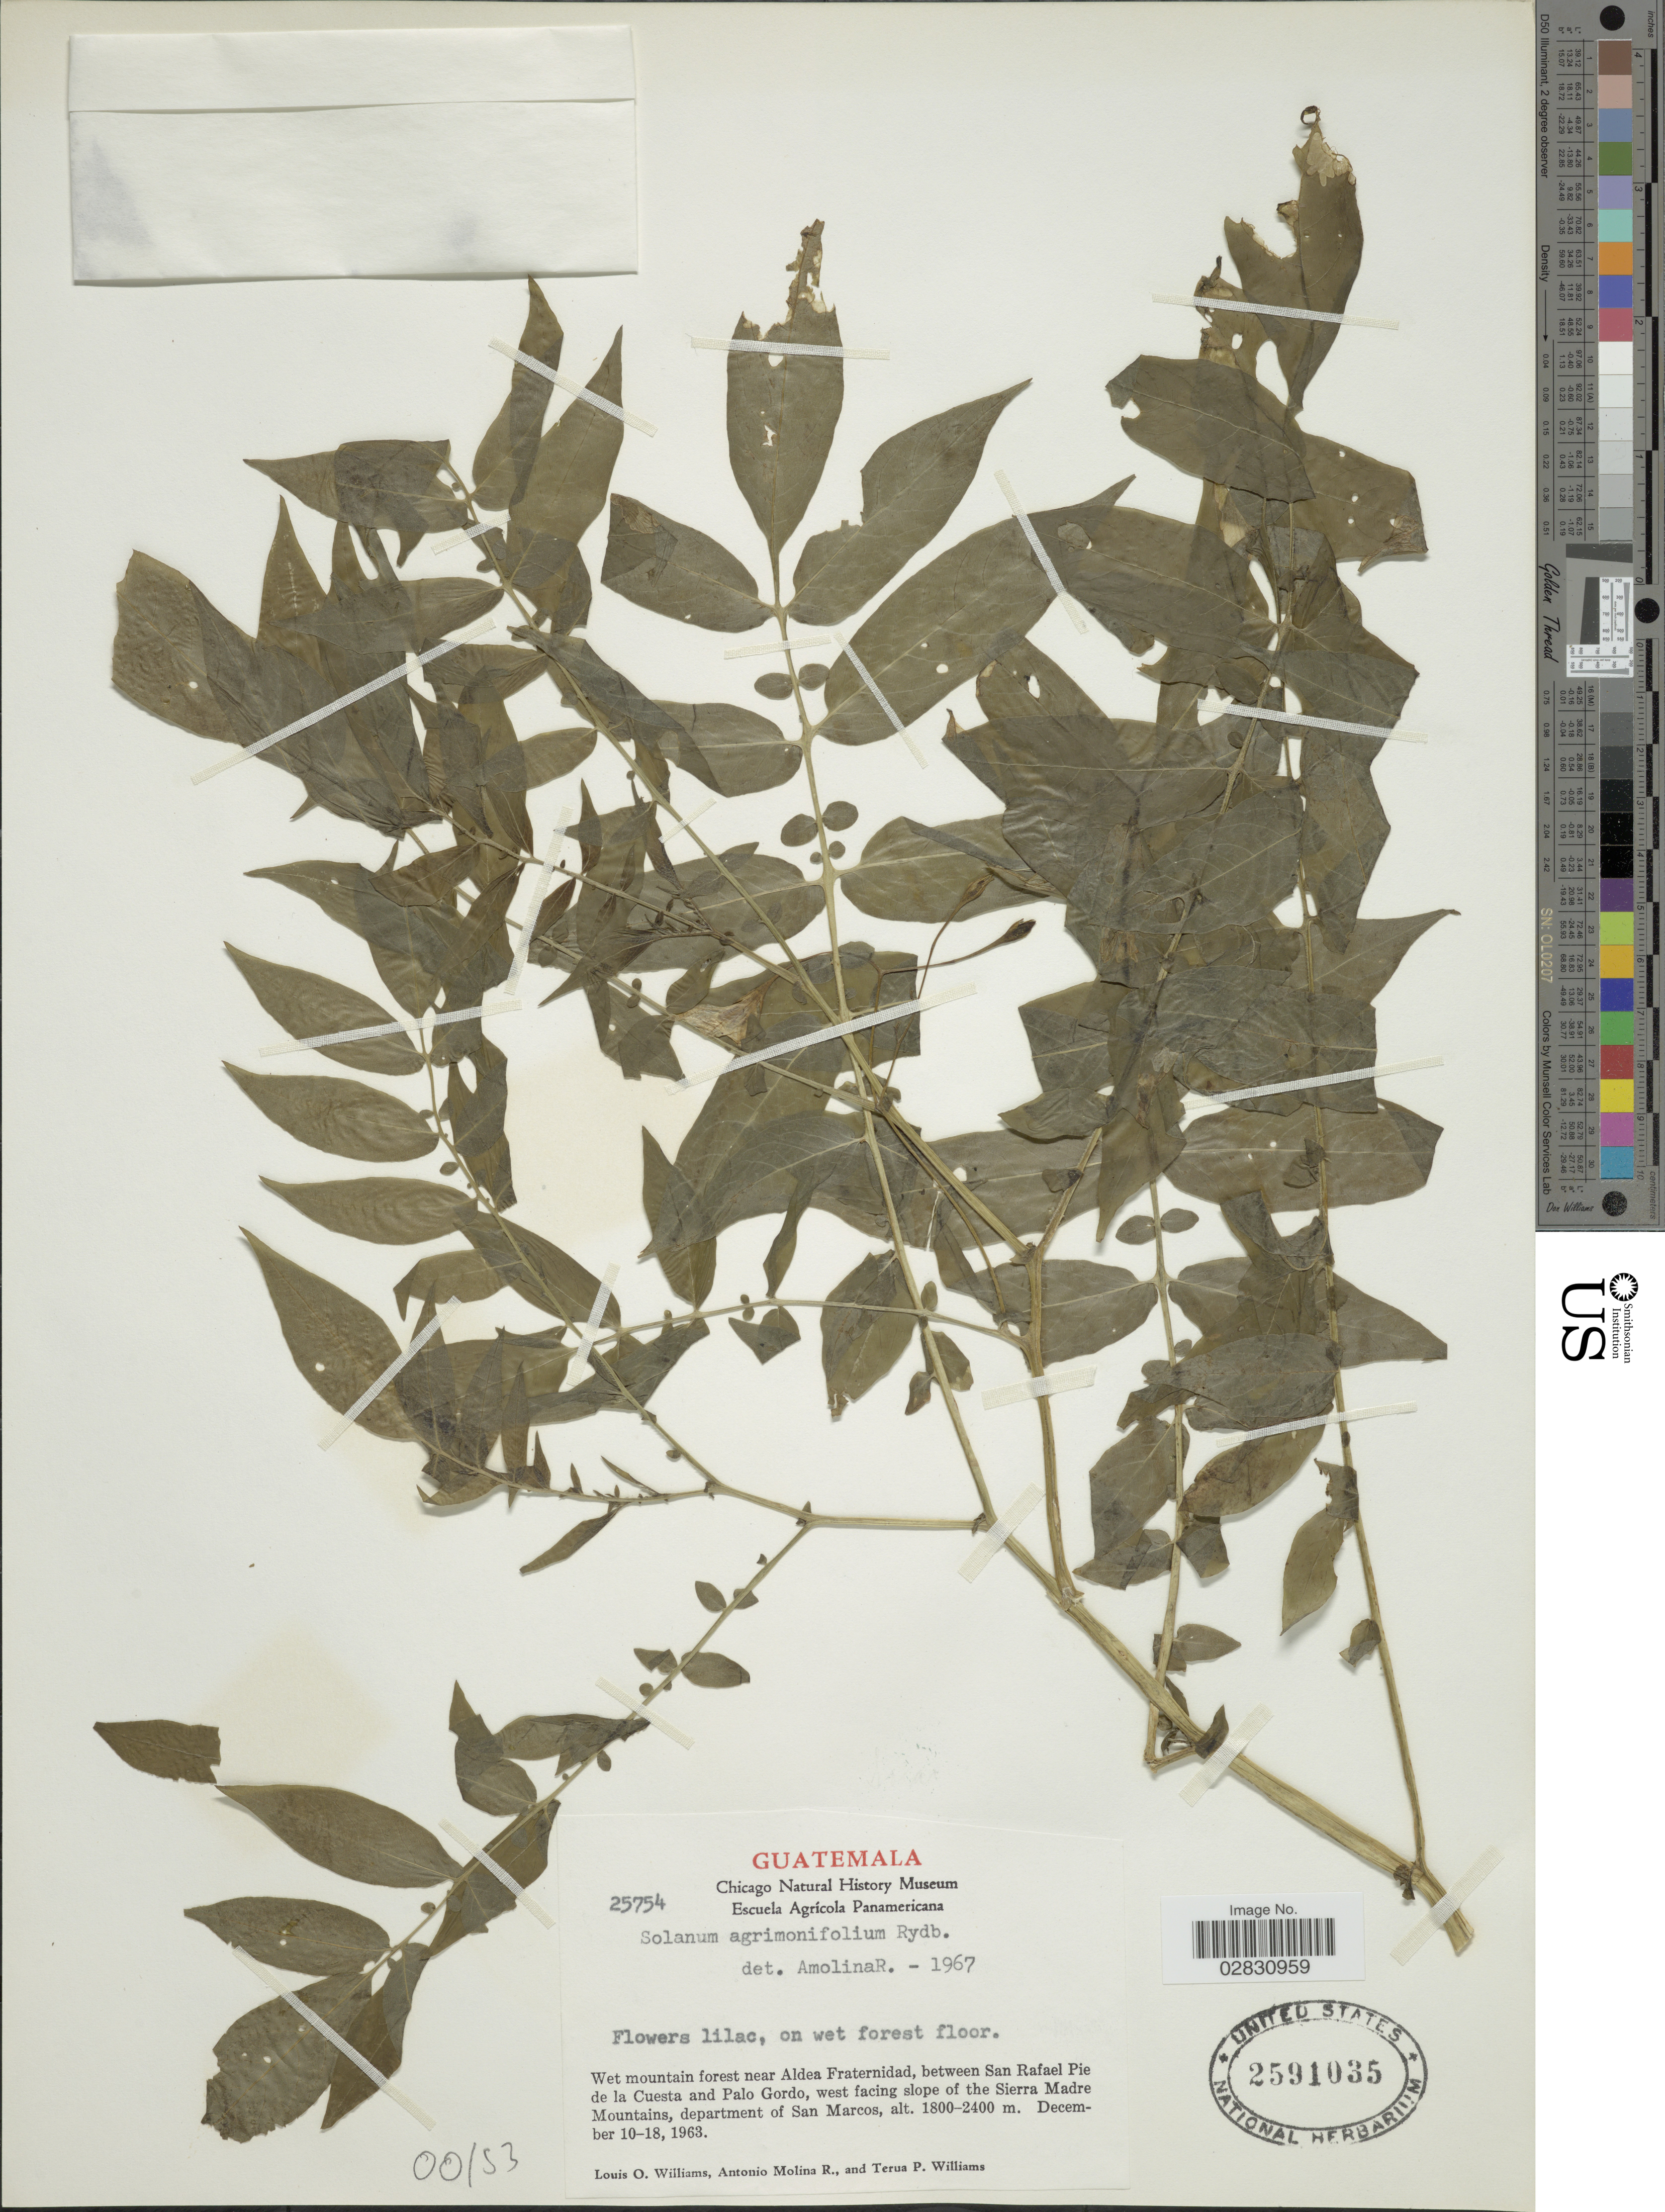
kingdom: Plantae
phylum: Tracheophyta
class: Magnoliopsida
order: Solanales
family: Solanaceae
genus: Solanum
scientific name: Solanum agrimonifolium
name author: Rydb.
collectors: L. O. Williams, A. Molina R. & T. Williams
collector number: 25754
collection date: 1963-12-10/1963-12-18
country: Guatemala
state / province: San Marcos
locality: Wet mountain forest near Aldea Fraternidad, between San Rafael Pie de la Cuesta and Palo Gordo, west facing slope of the Sierra Madre Mountains, department of San Marcos.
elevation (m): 1800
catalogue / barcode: US 2591035